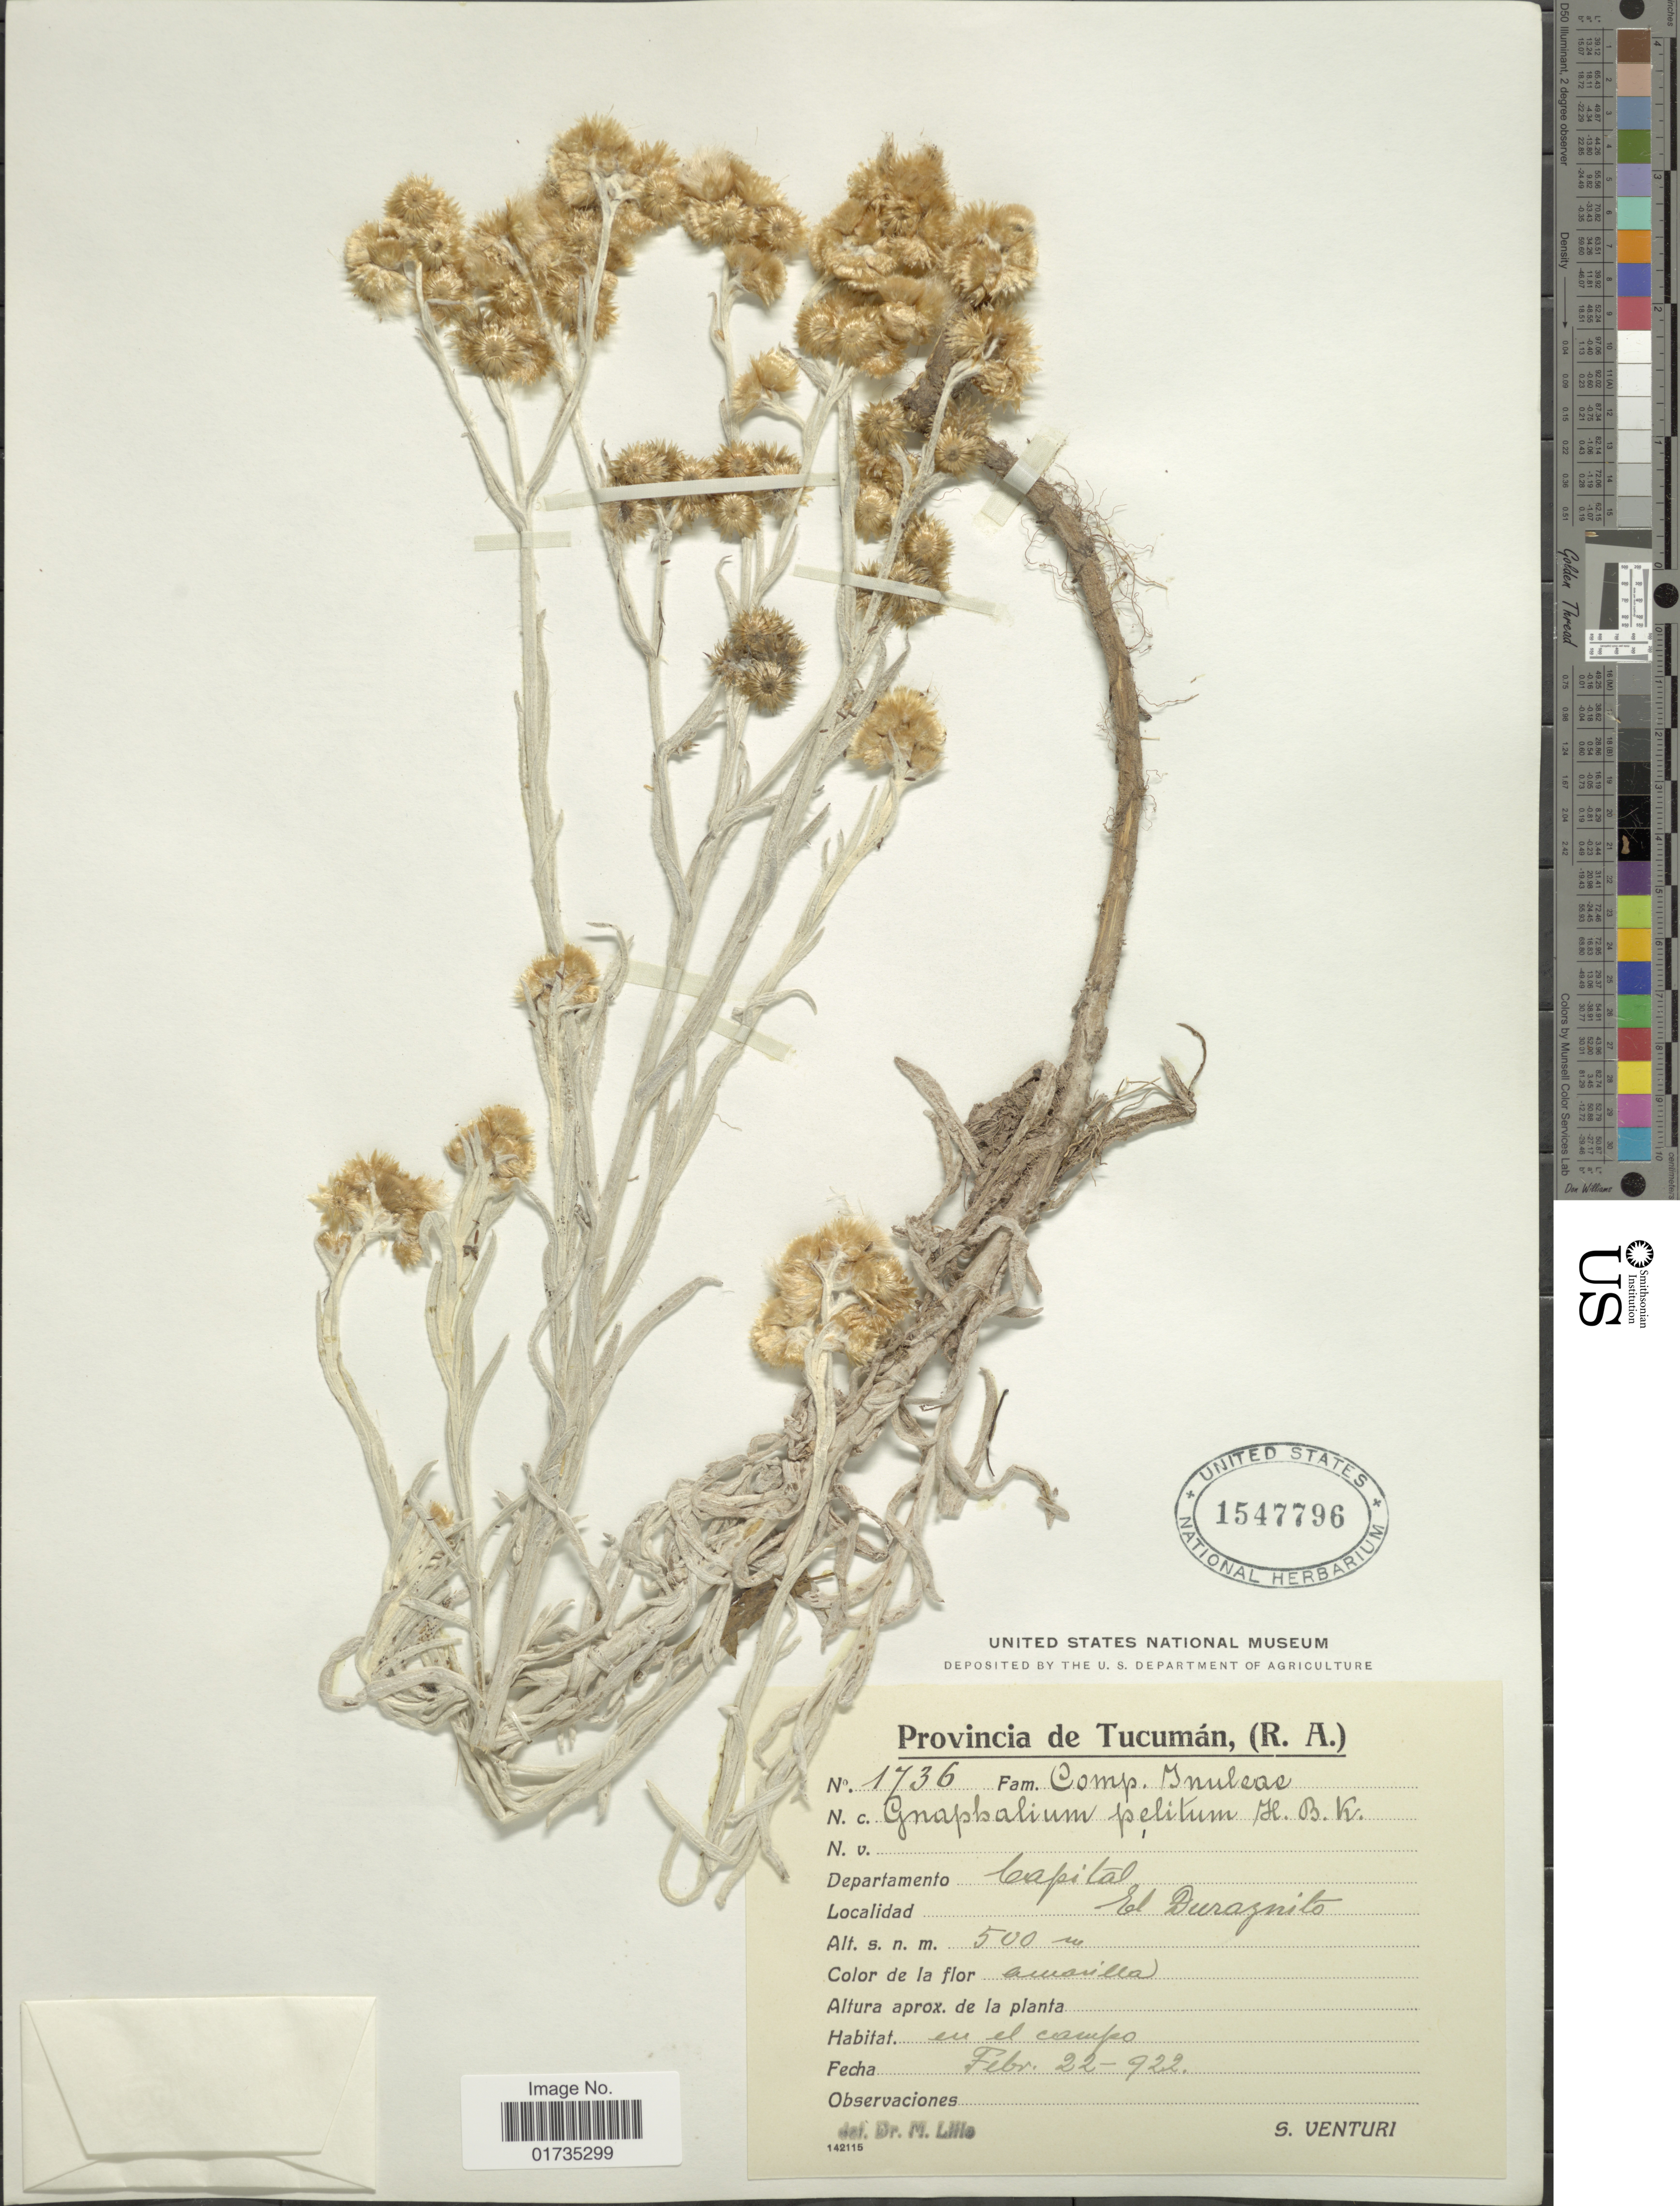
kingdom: Plantae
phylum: Tracheophyta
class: Magnoliopsida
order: Asterales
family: Asteraceae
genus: Achyrocline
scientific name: Achyrocline alata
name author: (Kunth) DC.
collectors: S. Venturi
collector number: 1736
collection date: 1922-02-22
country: Argentina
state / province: Tucuman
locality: Provincia de Tucuman (R. A. ). Departamento Capital. El Duragnito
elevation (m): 500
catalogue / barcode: US 1547796